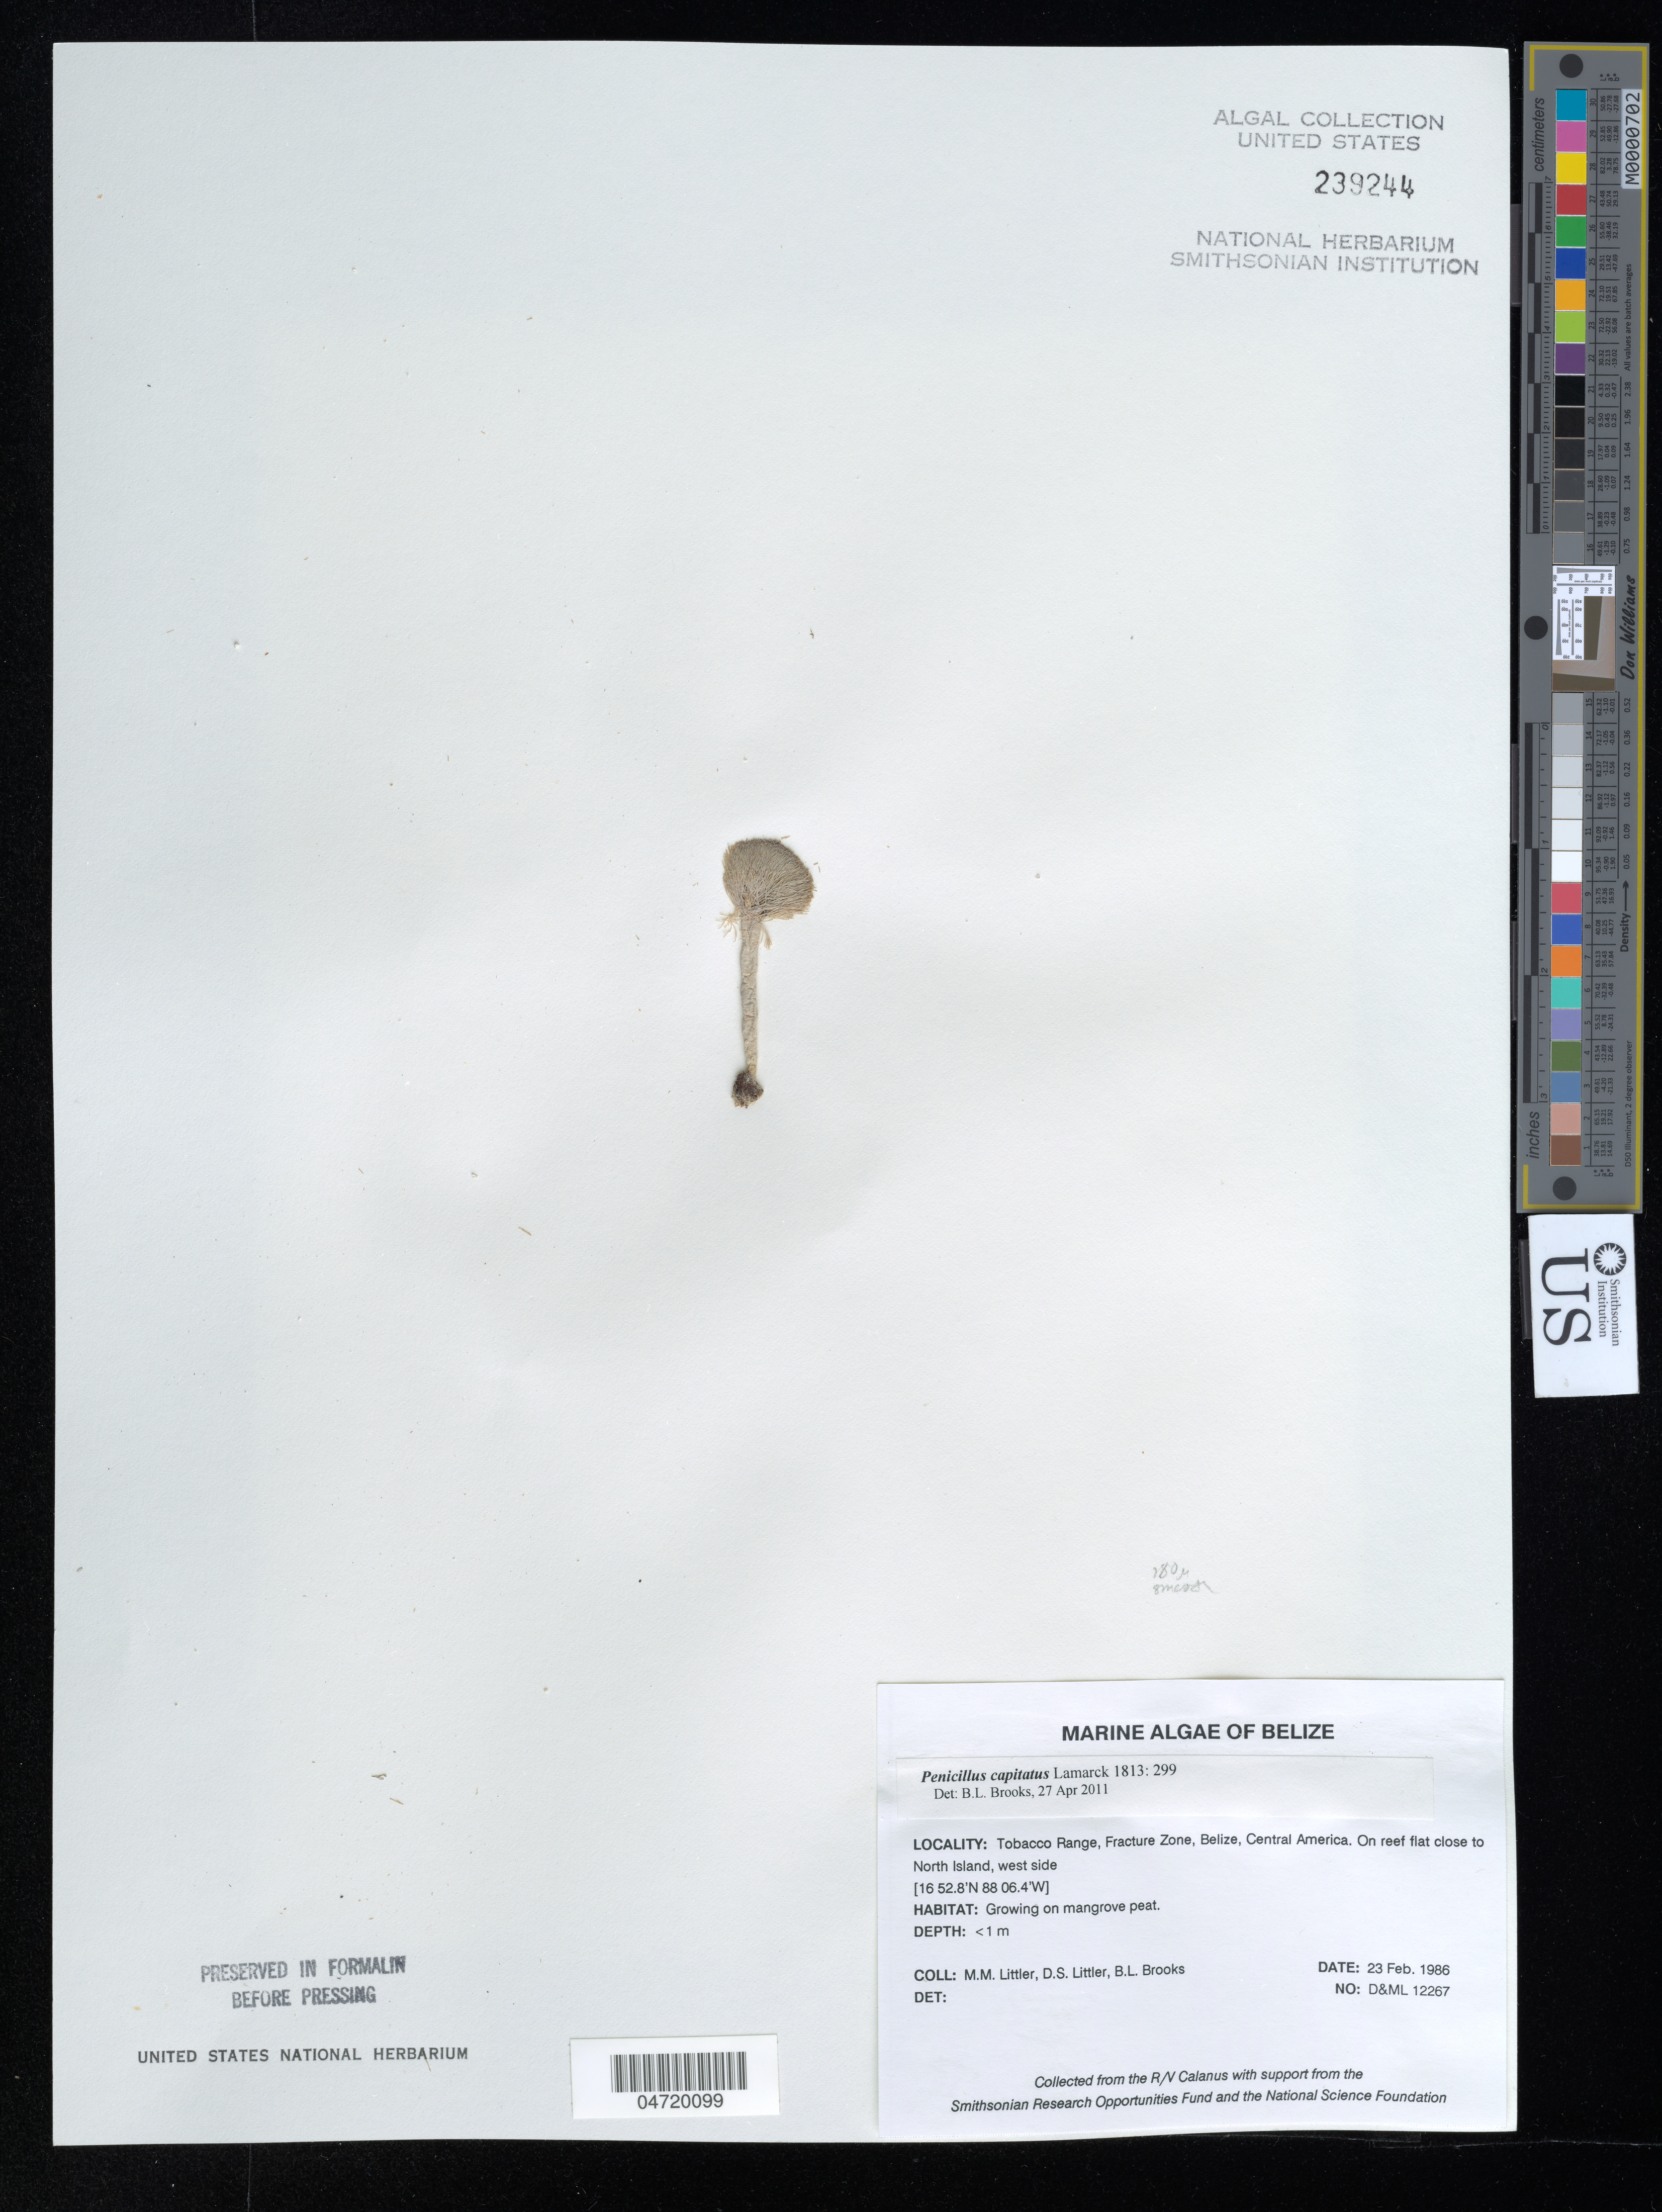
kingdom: Plantae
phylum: Chlorophyta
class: Ulvophyceae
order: Bryopsidales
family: Udoteaceae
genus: Penicillus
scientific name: Penicillus capitatus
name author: Lam.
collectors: M. M. Littler, D. S. Littler & B. Brooks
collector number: D&ML12267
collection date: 1986-02-23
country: Belize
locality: Tobacco Range, Fracture Zone. On reef flat close to North Island, west side.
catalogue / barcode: US 239244